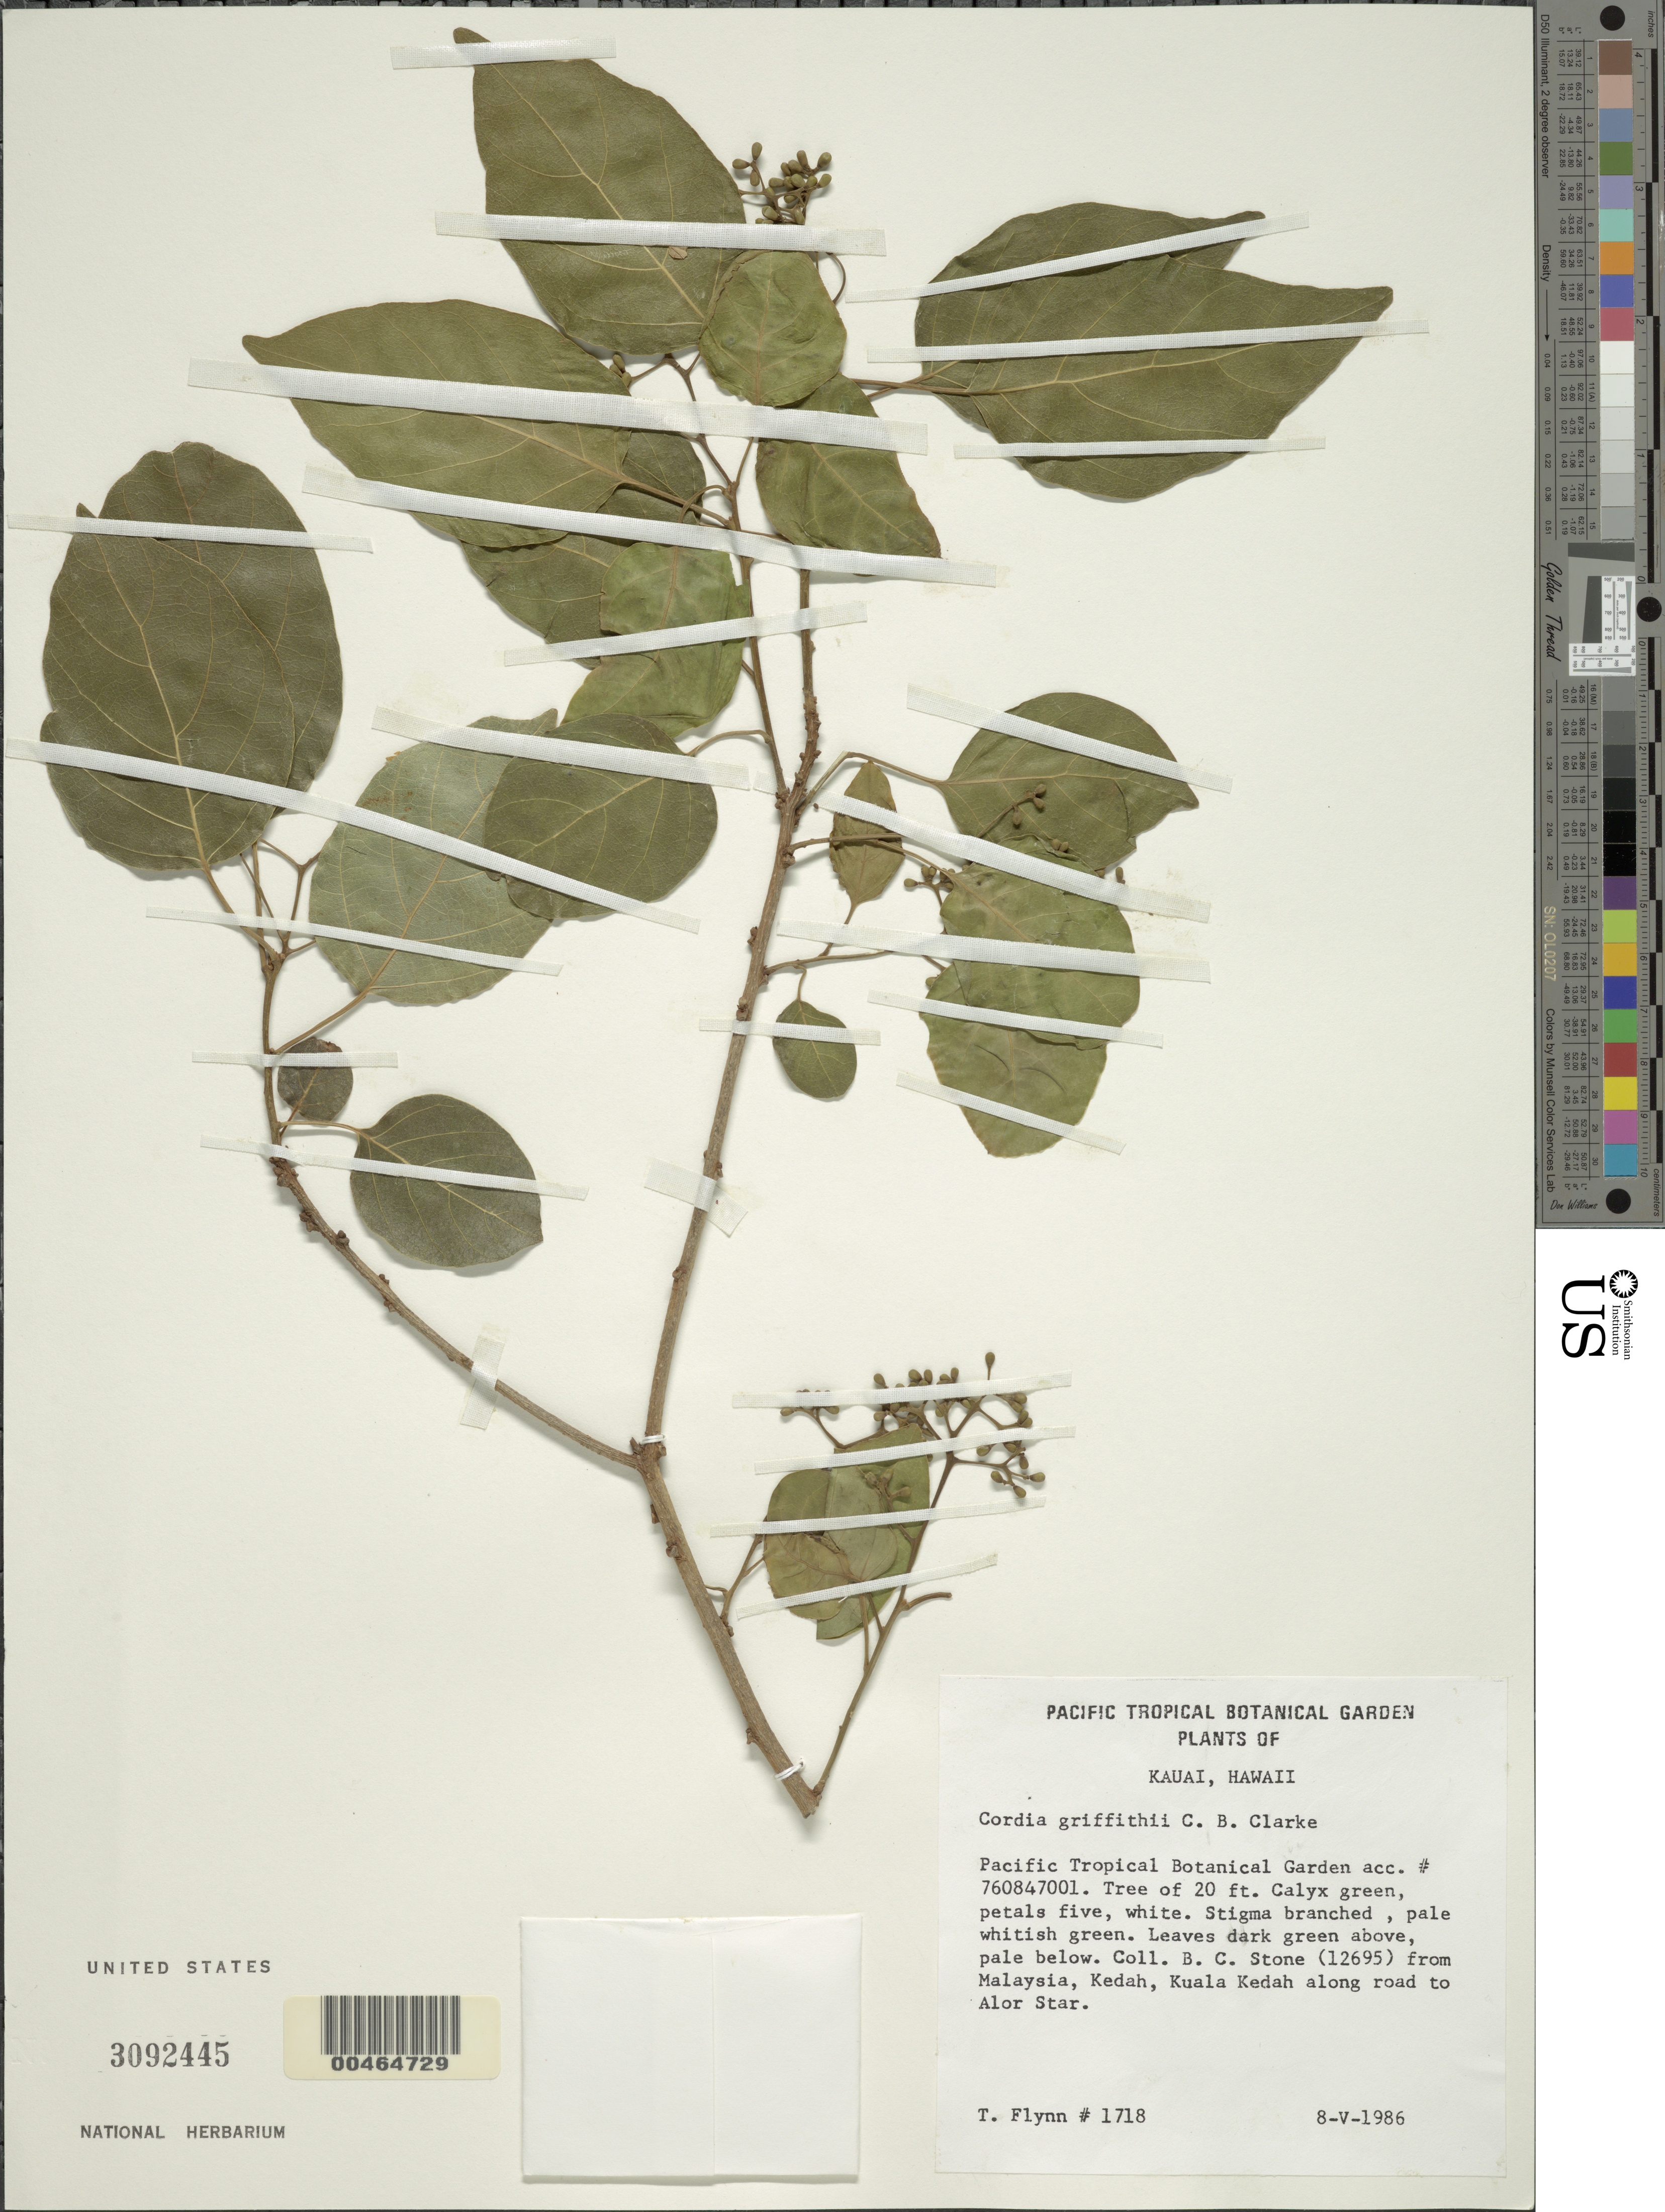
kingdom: Plantae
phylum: Tracheophyta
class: Magnoliopsida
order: Boraginales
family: Cordiaceae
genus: Cordia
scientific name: Cordia dichotoma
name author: G. Forst.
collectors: T. W. Flynn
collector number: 1718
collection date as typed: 8 May 1986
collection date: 1986-05-08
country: United States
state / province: Hawaii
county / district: Kauai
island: Kaua'i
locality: Pacific Tropical Botanical Garden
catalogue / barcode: US 3092445